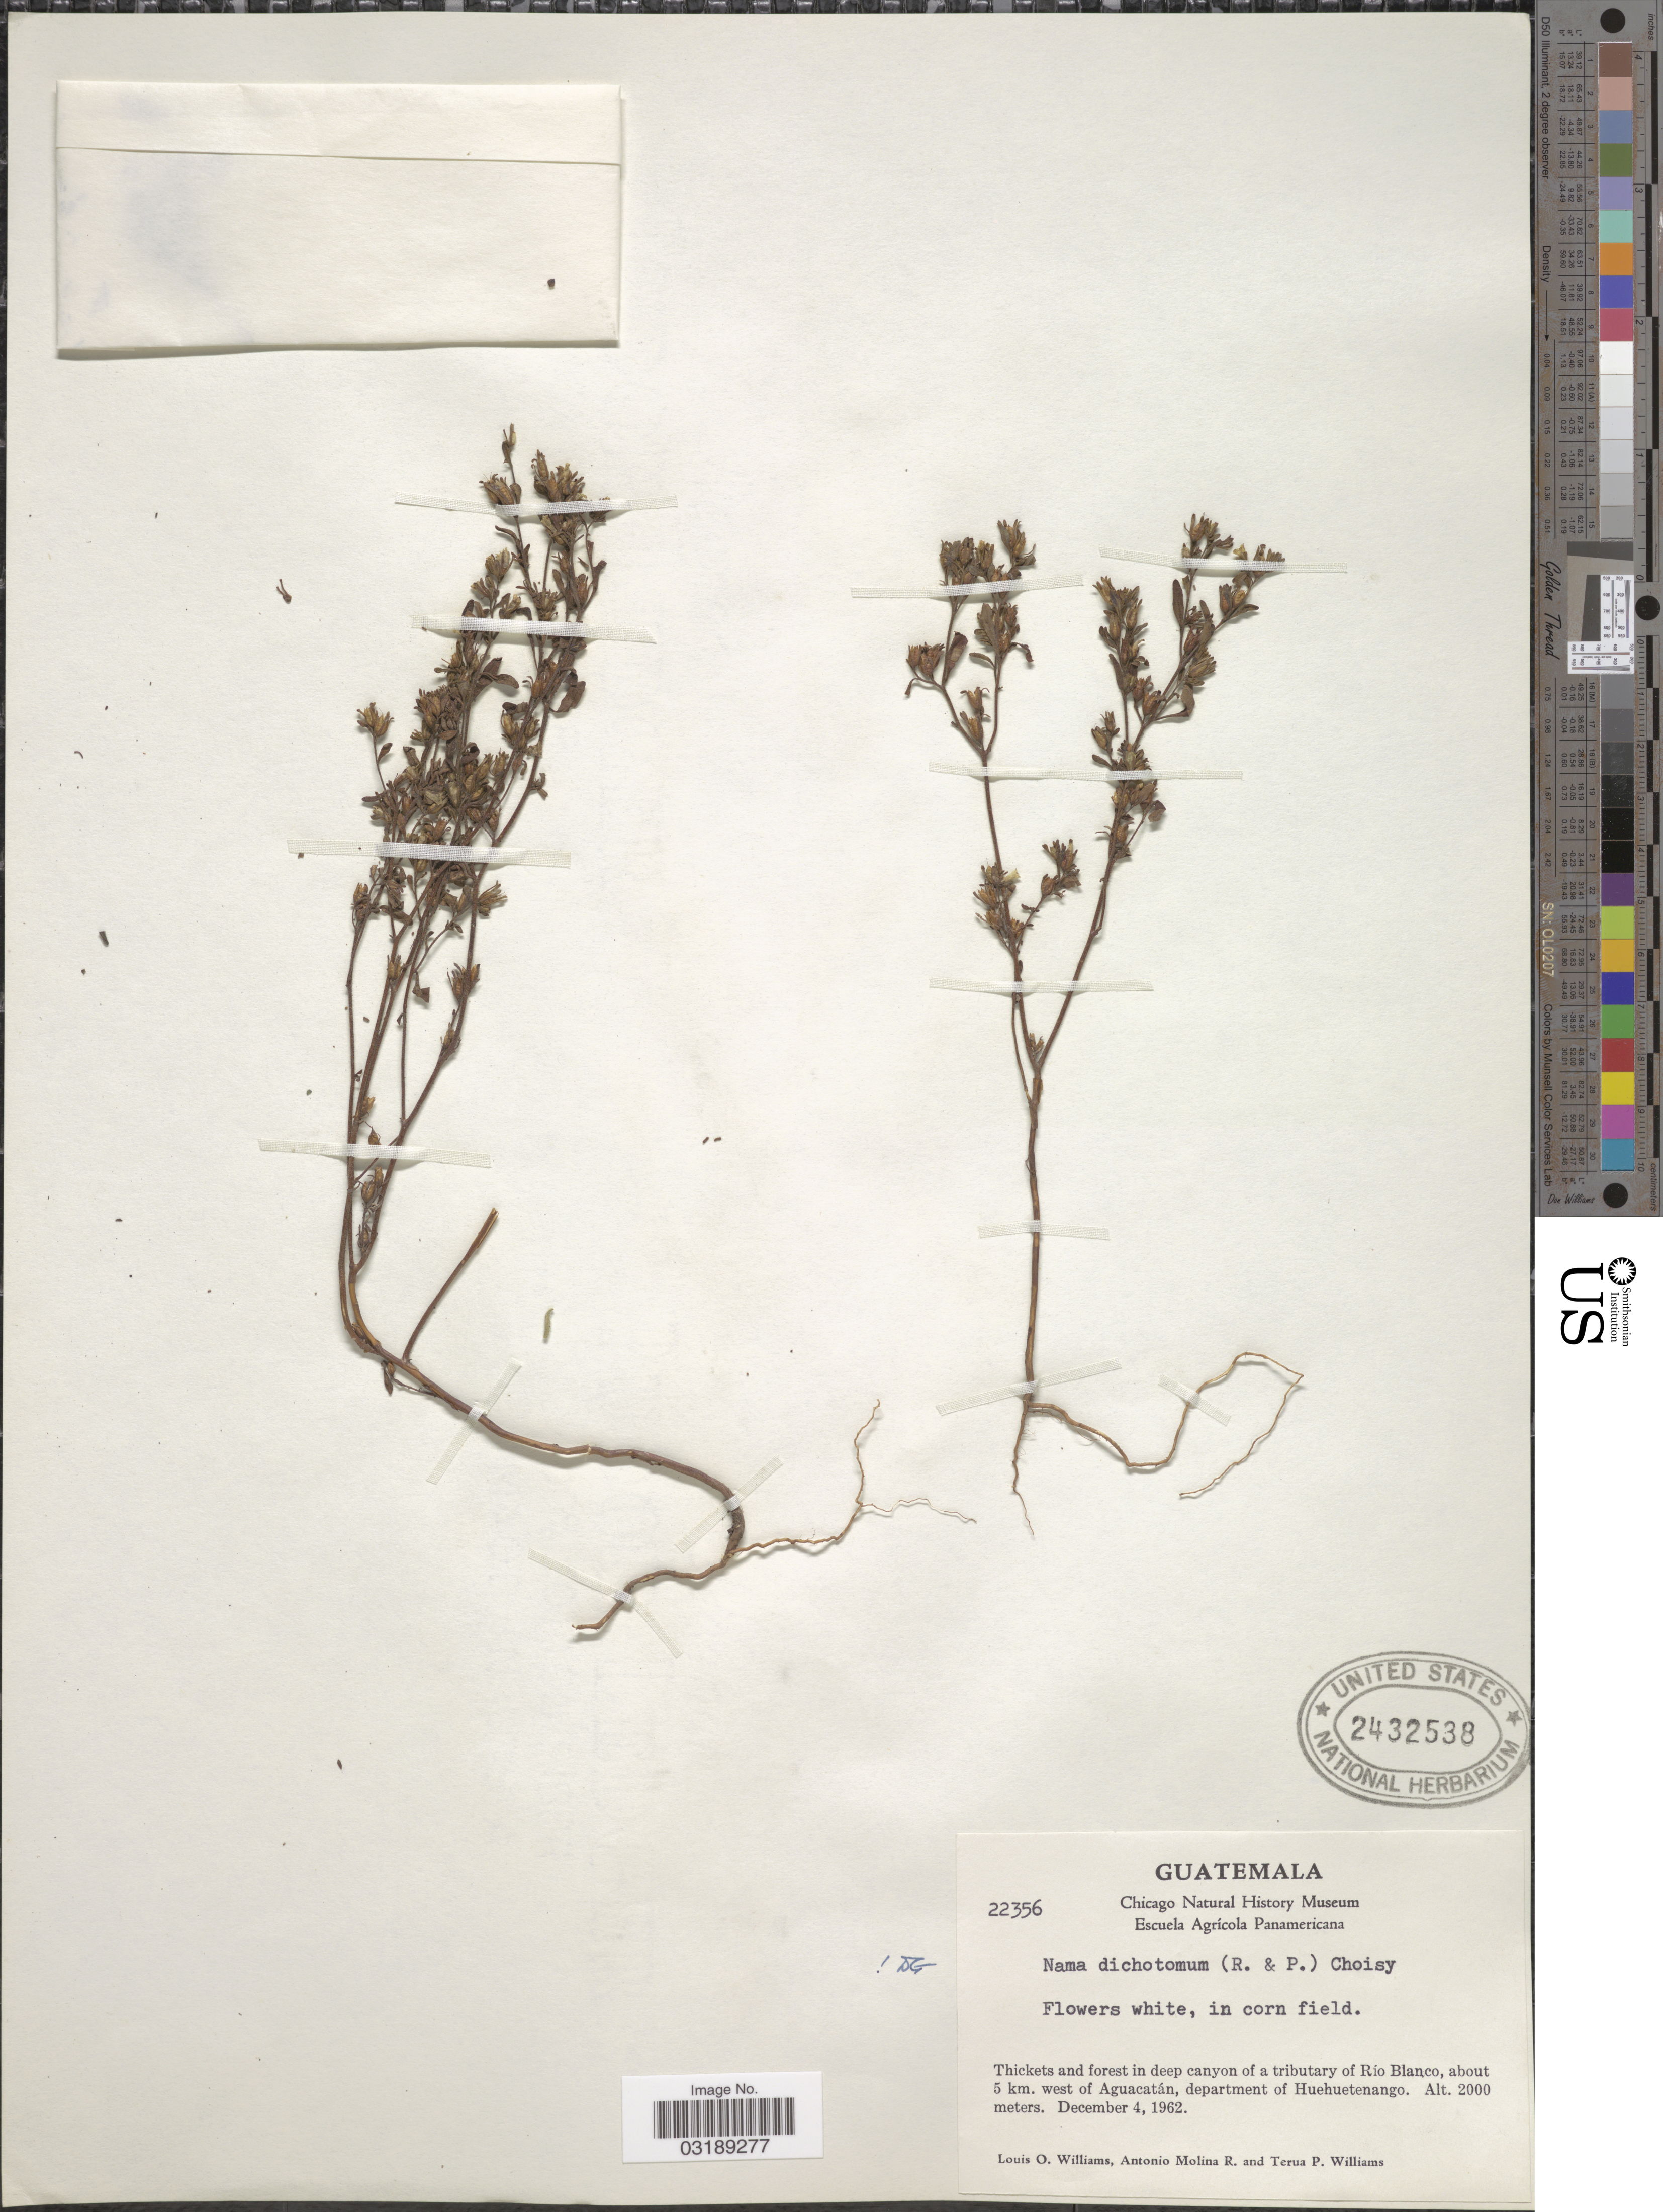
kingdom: Plantae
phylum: Tracheophyta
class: Magnoliopsida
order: Boraginales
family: Namaceae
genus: Nama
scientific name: Nama dichotoma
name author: (Ruiz & Pav.) Choisy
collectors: L. O. Williams, A. Molina R. & T. Williams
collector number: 22356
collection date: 1962-12-04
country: Guatemala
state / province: Huehuetenango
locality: Thickets and forest in deep canyon of a tributary of Río Blanco, about 5 km. west of Aguacatán, department of Huehuetenango.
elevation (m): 2000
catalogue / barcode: US 2432538